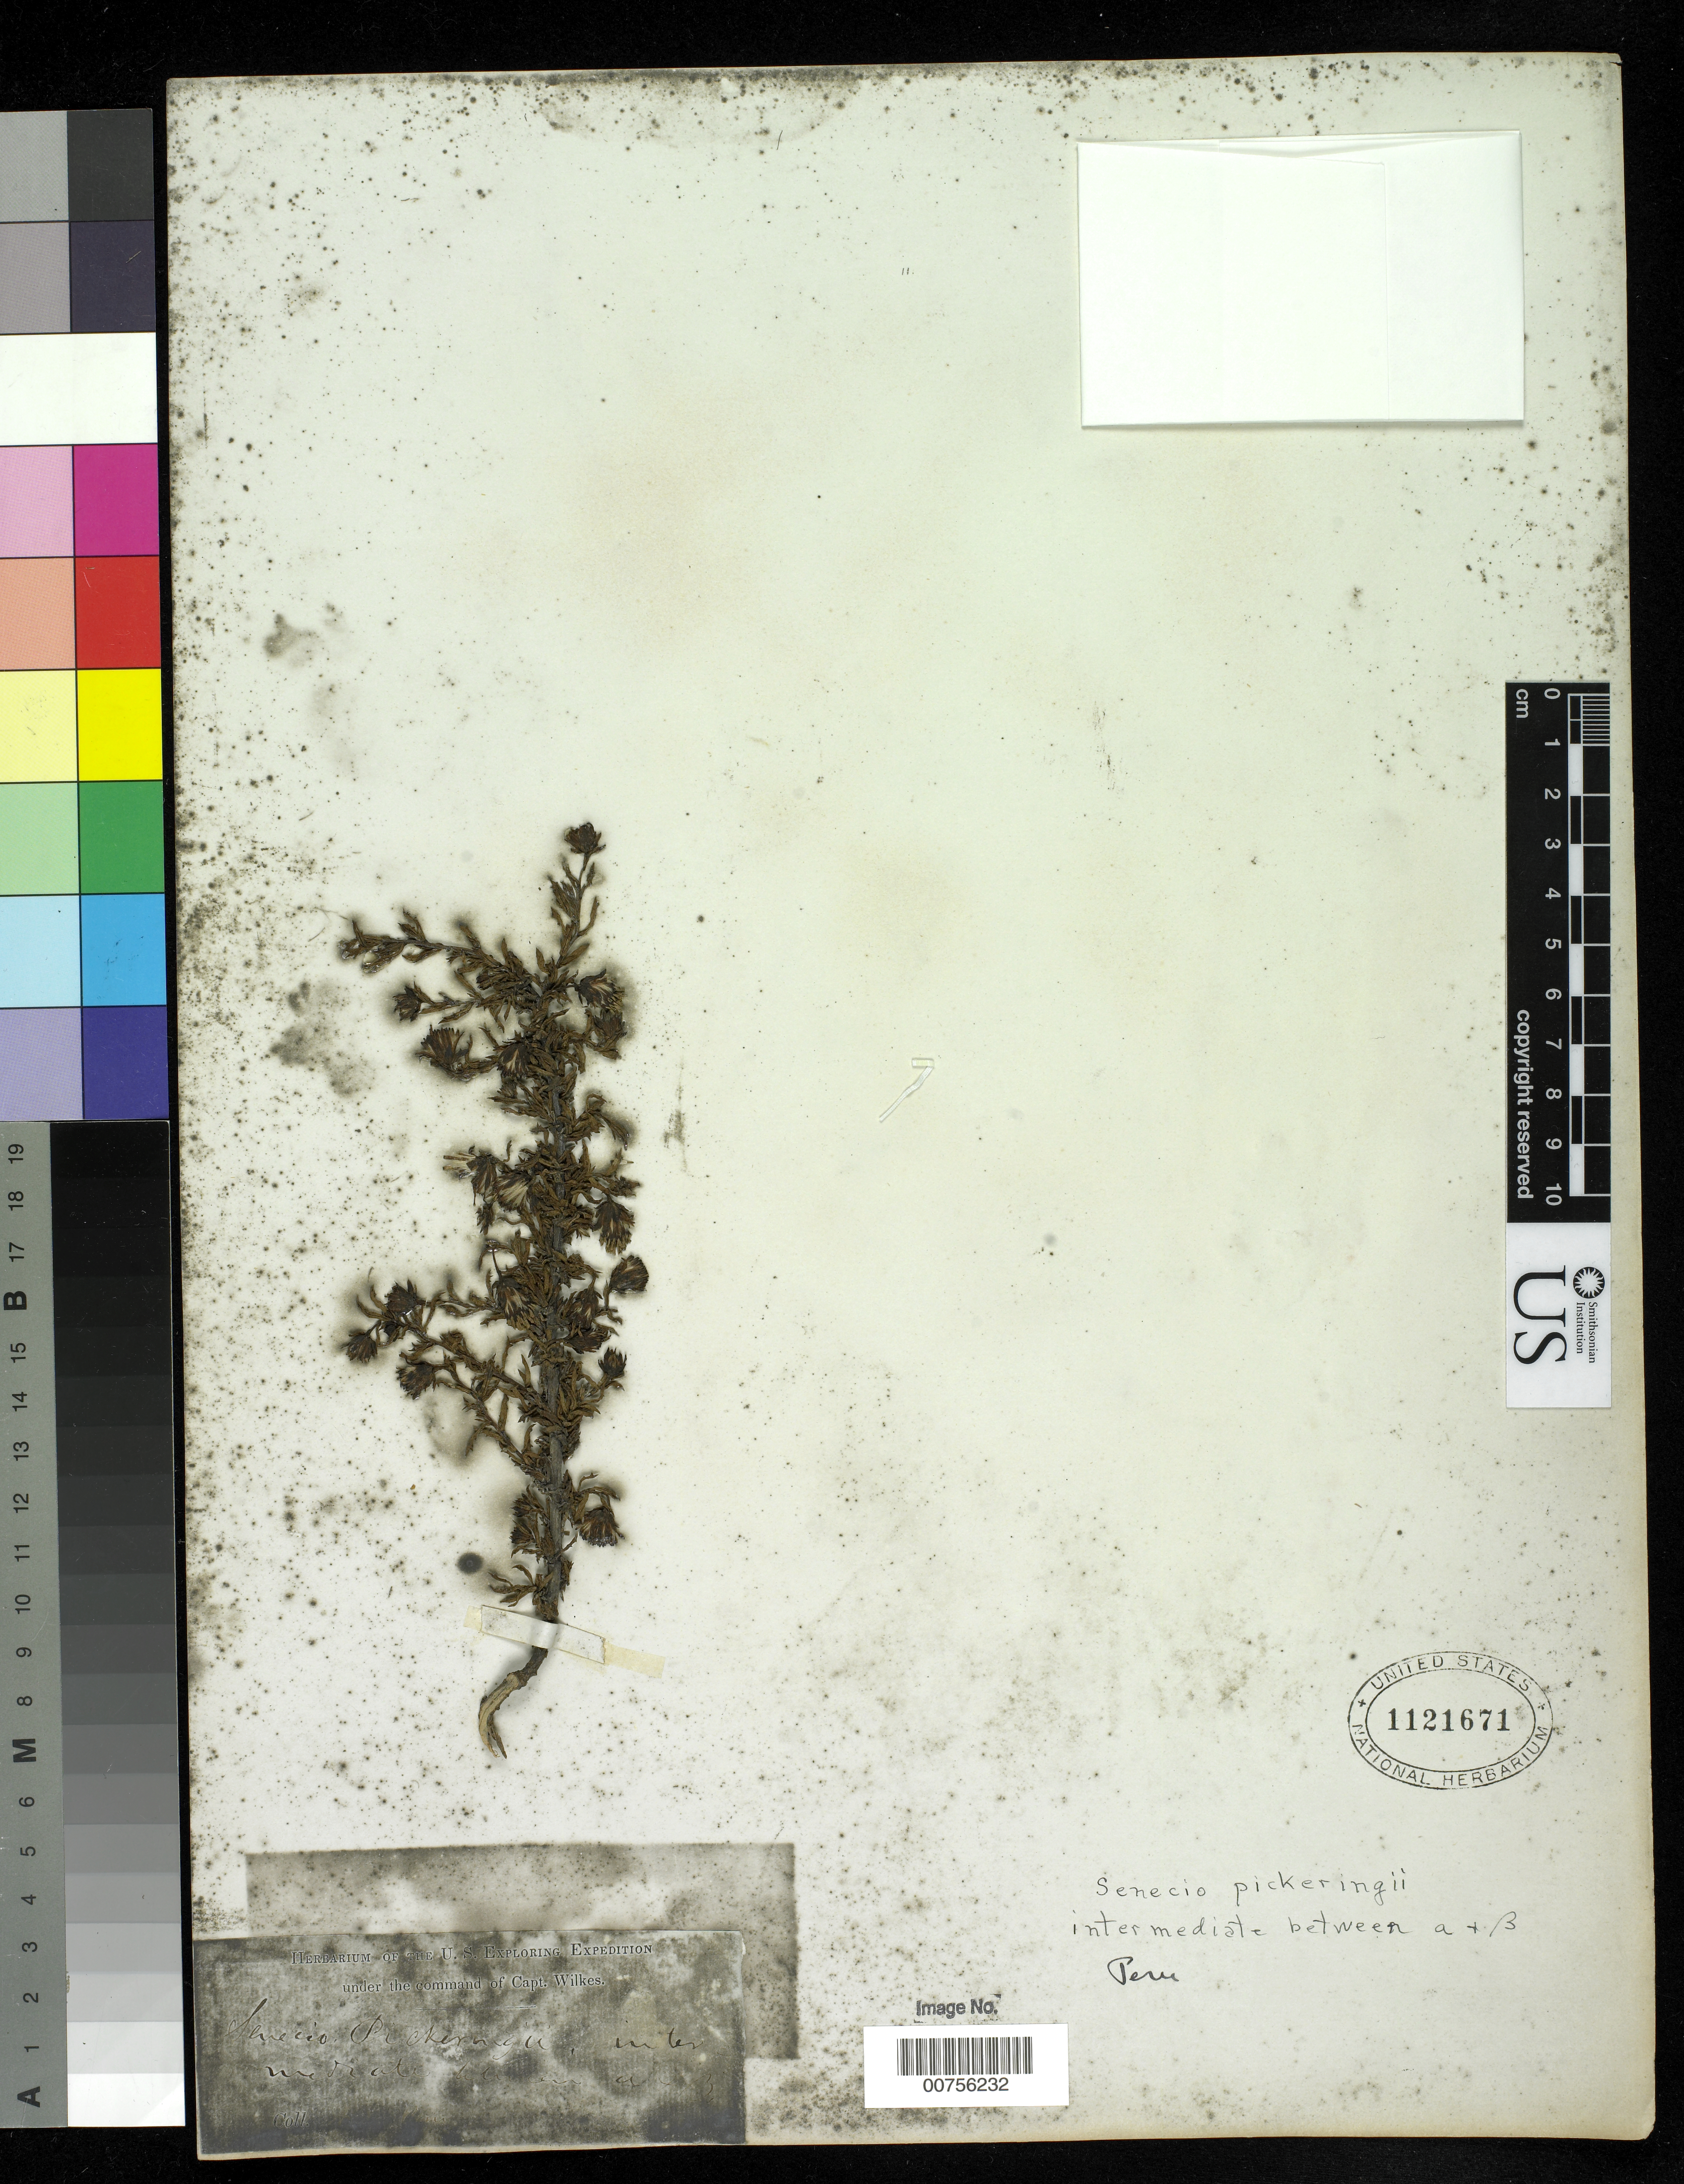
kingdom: Plantae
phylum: Tracheophyta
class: Magnoliopsida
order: Asterales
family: Asteraceae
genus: Senecio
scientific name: Senecio pickeringii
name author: A. Gray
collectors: Wilkes Explor. Exped.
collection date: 1838/1842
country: Peru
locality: possibly Andes?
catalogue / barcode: US 1121671